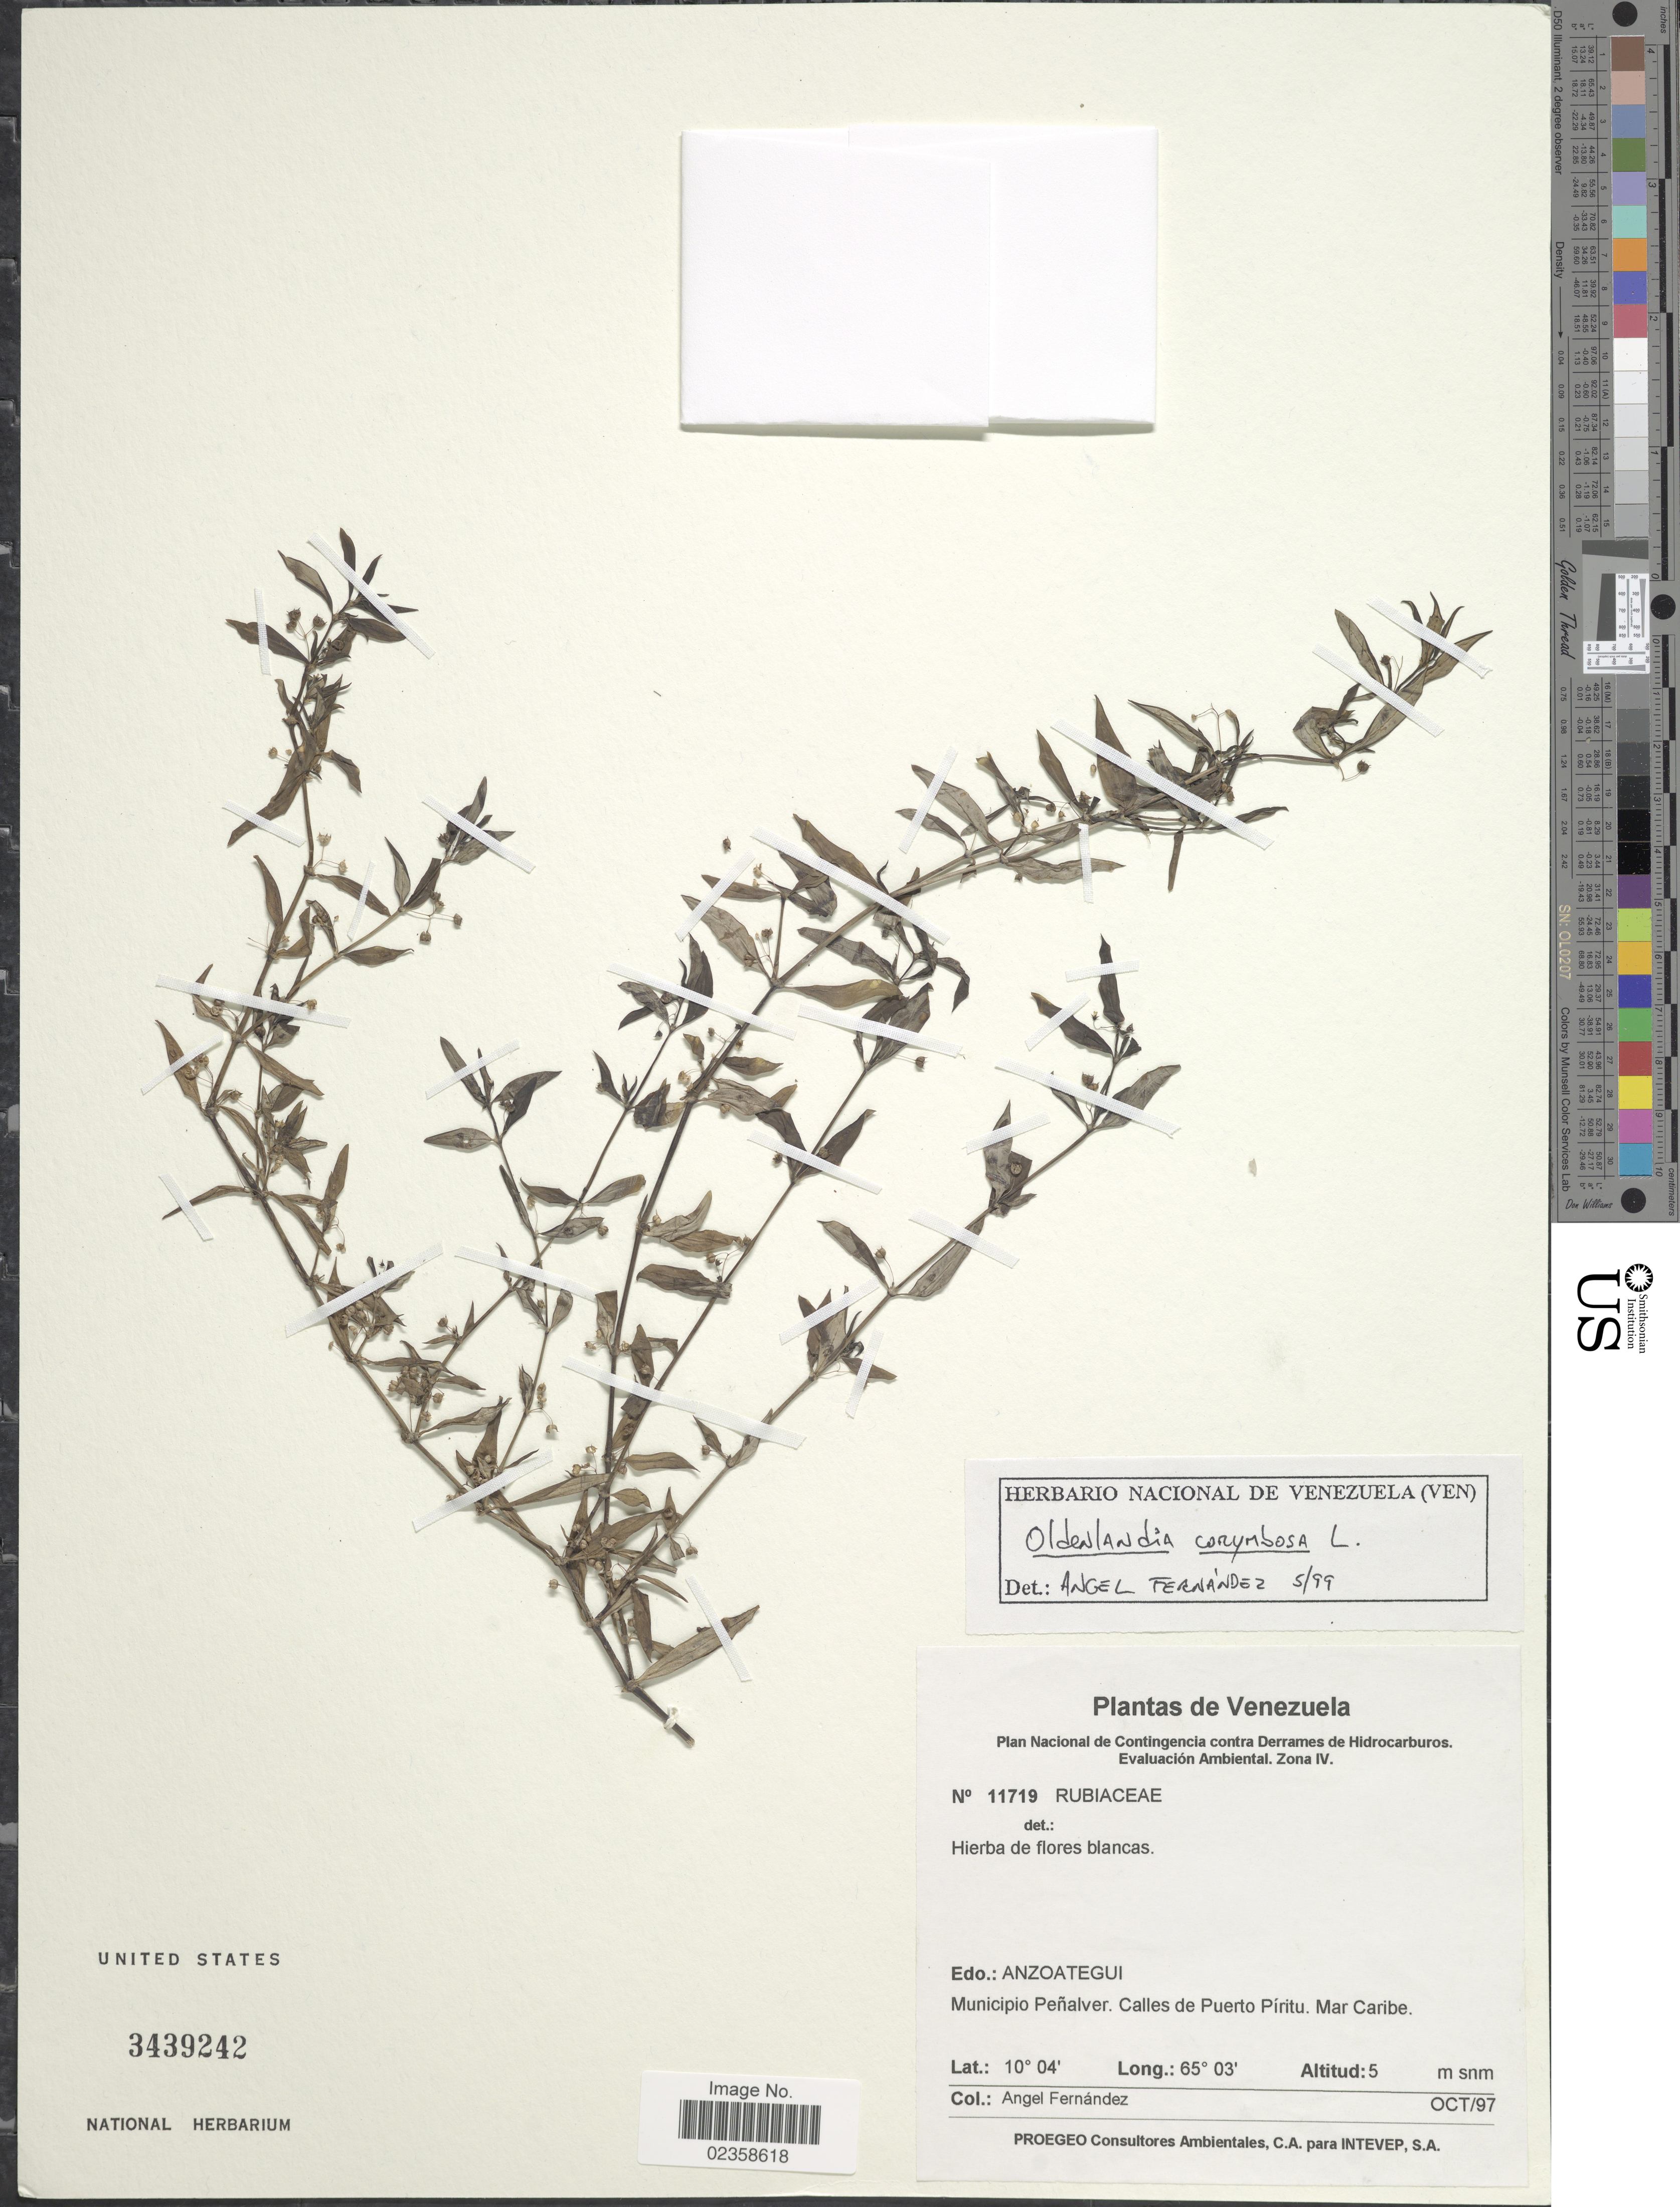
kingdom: Plantae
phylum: Tracheophyta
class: Magnoliopsida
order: Gentianales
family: Rubiaceae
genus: Oldenlandia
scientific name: Oldenlandia corymbosa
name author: L.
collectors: Á. Fernández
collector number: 11719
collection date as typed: Transcribed d/m/y: /10/97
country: Venezuela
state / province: Anzoategui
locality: Edo.: Anzoatiqui, Municipio Penalver, Calles de Puerto Piritu, Mar Caribe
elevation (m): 5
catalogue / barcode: US 3439242